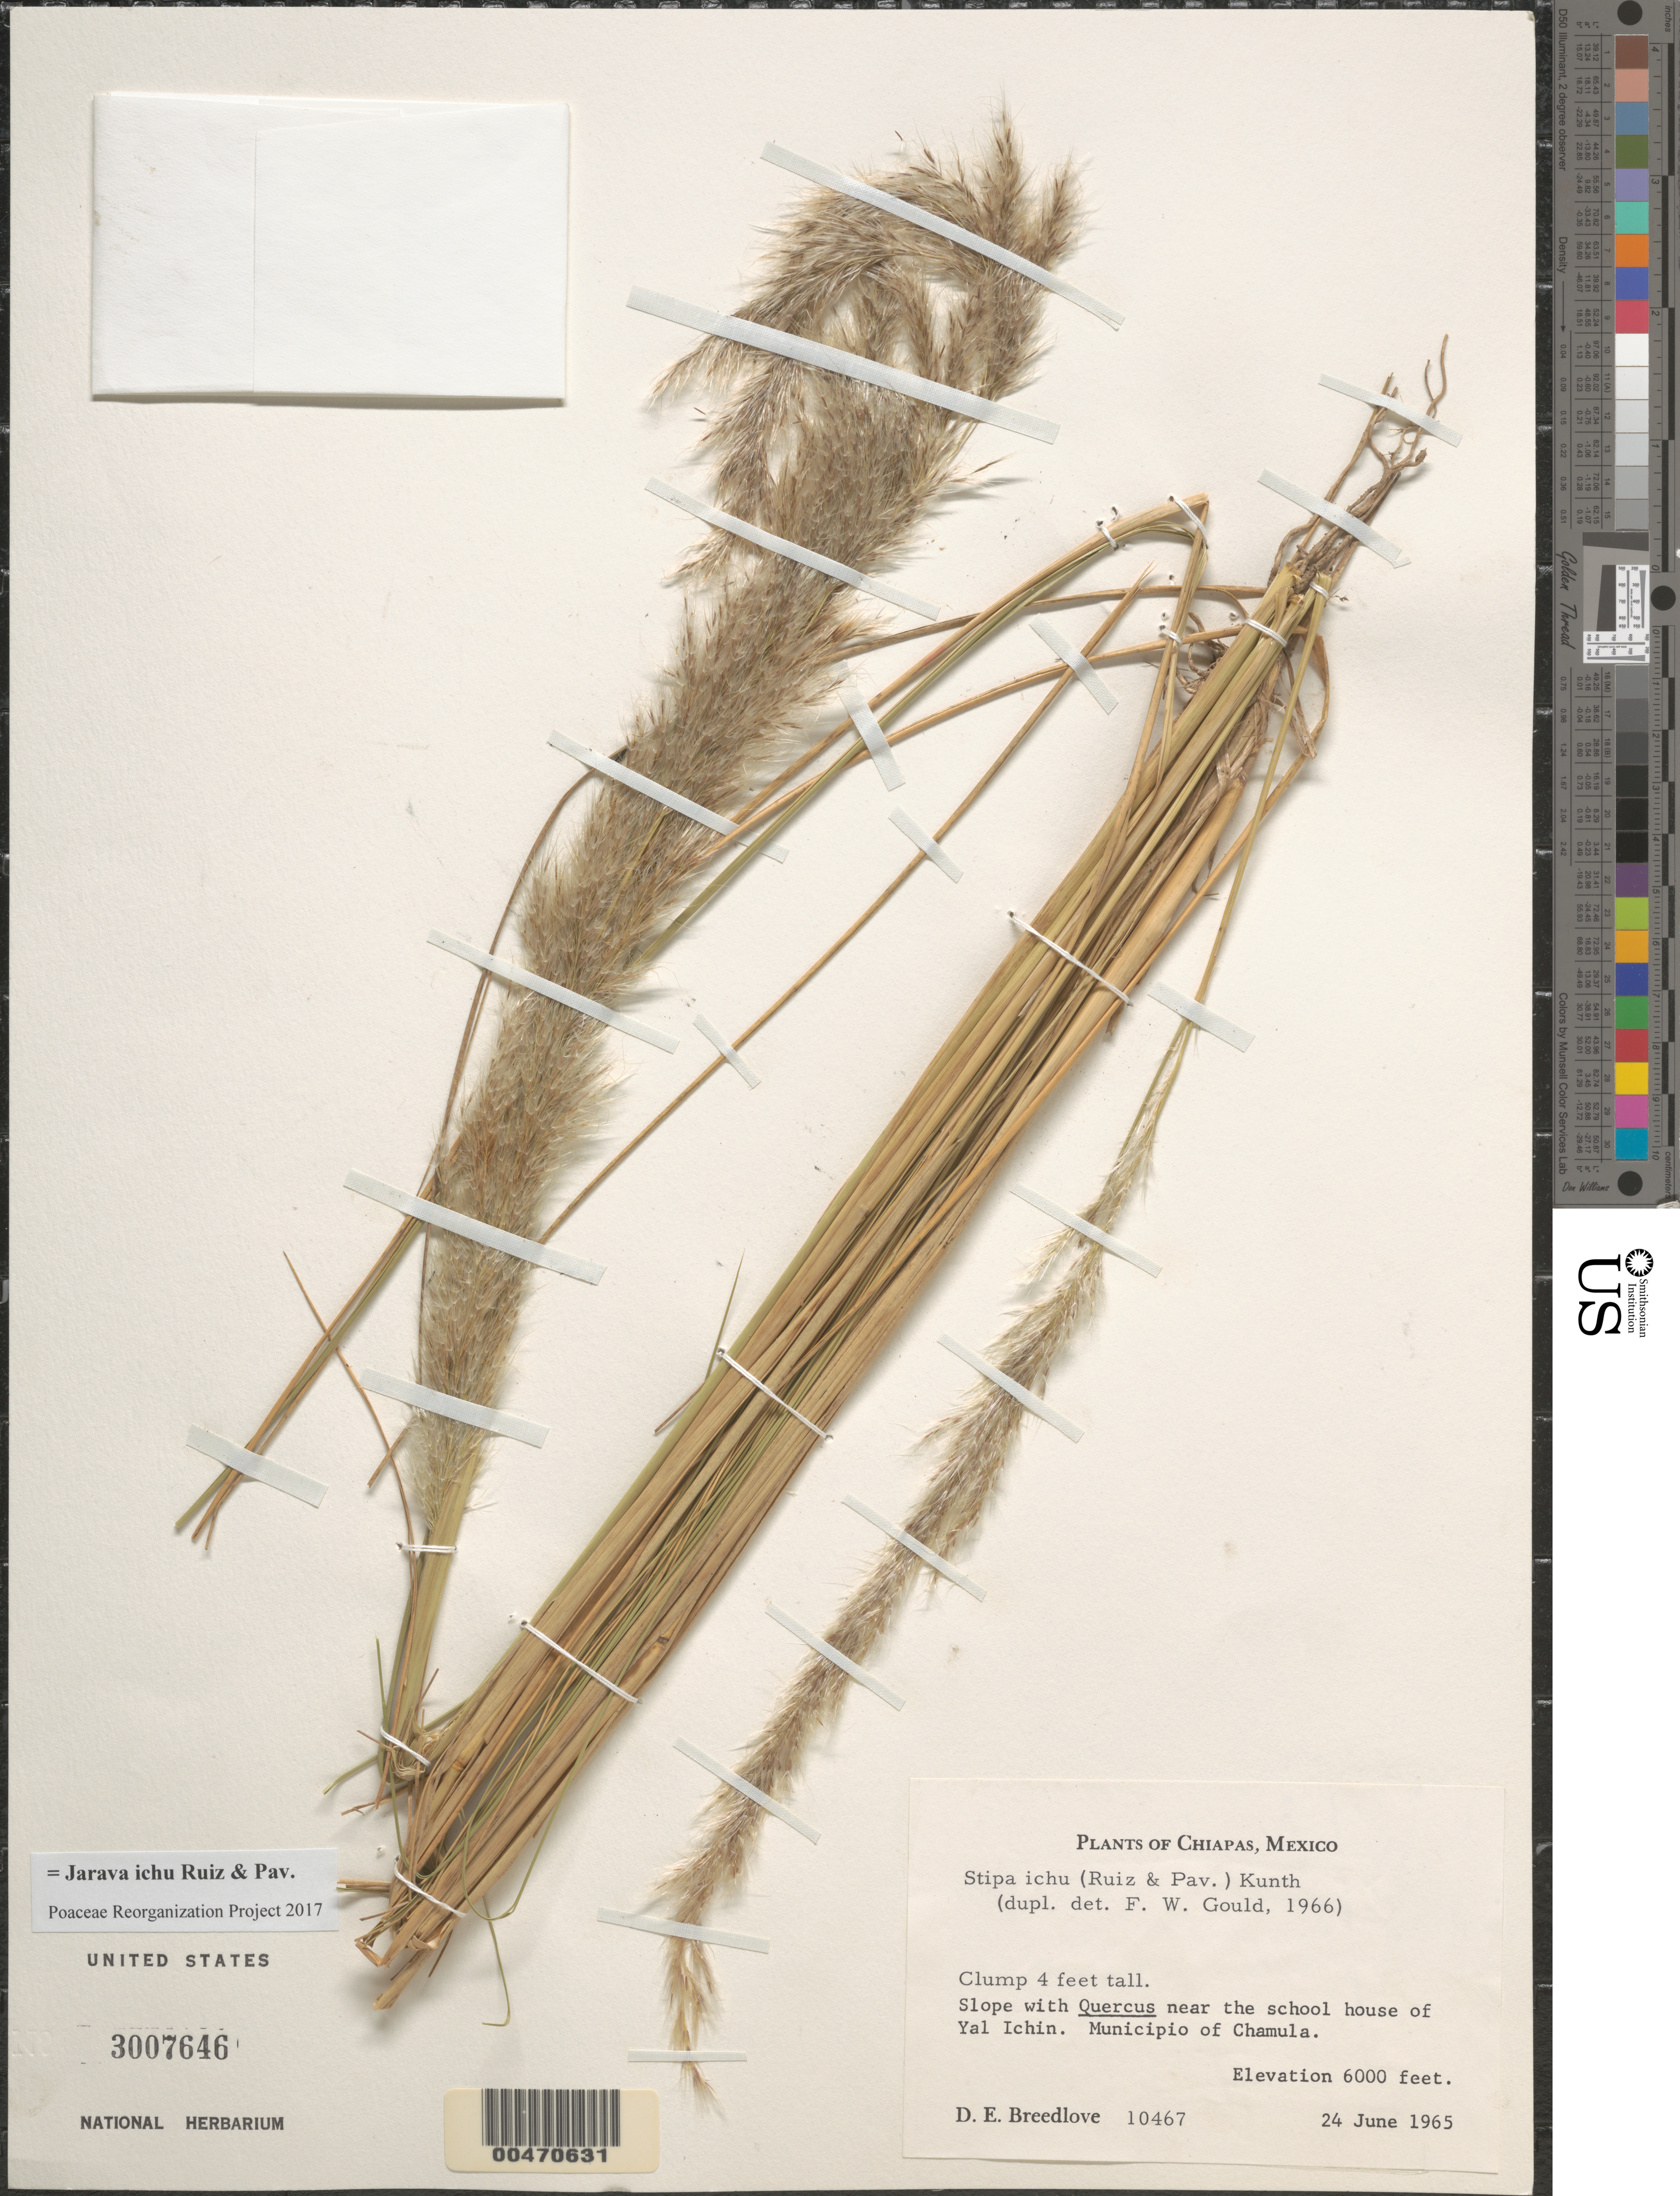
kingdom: Plantae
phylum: Tracheophyta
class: Liliopsida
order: Poales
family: Poaceae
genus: Jarava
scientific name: Jarava ichu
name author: Ruiz & Pav.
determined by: Poaceae Reorganization Project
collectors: D. E. Breedlove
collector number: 10467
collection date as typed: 24 Jun 1965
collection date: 1965-06-24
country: Mexico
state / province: Chiapas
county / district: Chamula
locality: Near the school house of Yal Ichin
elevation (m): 1829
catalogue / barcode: US 3007646